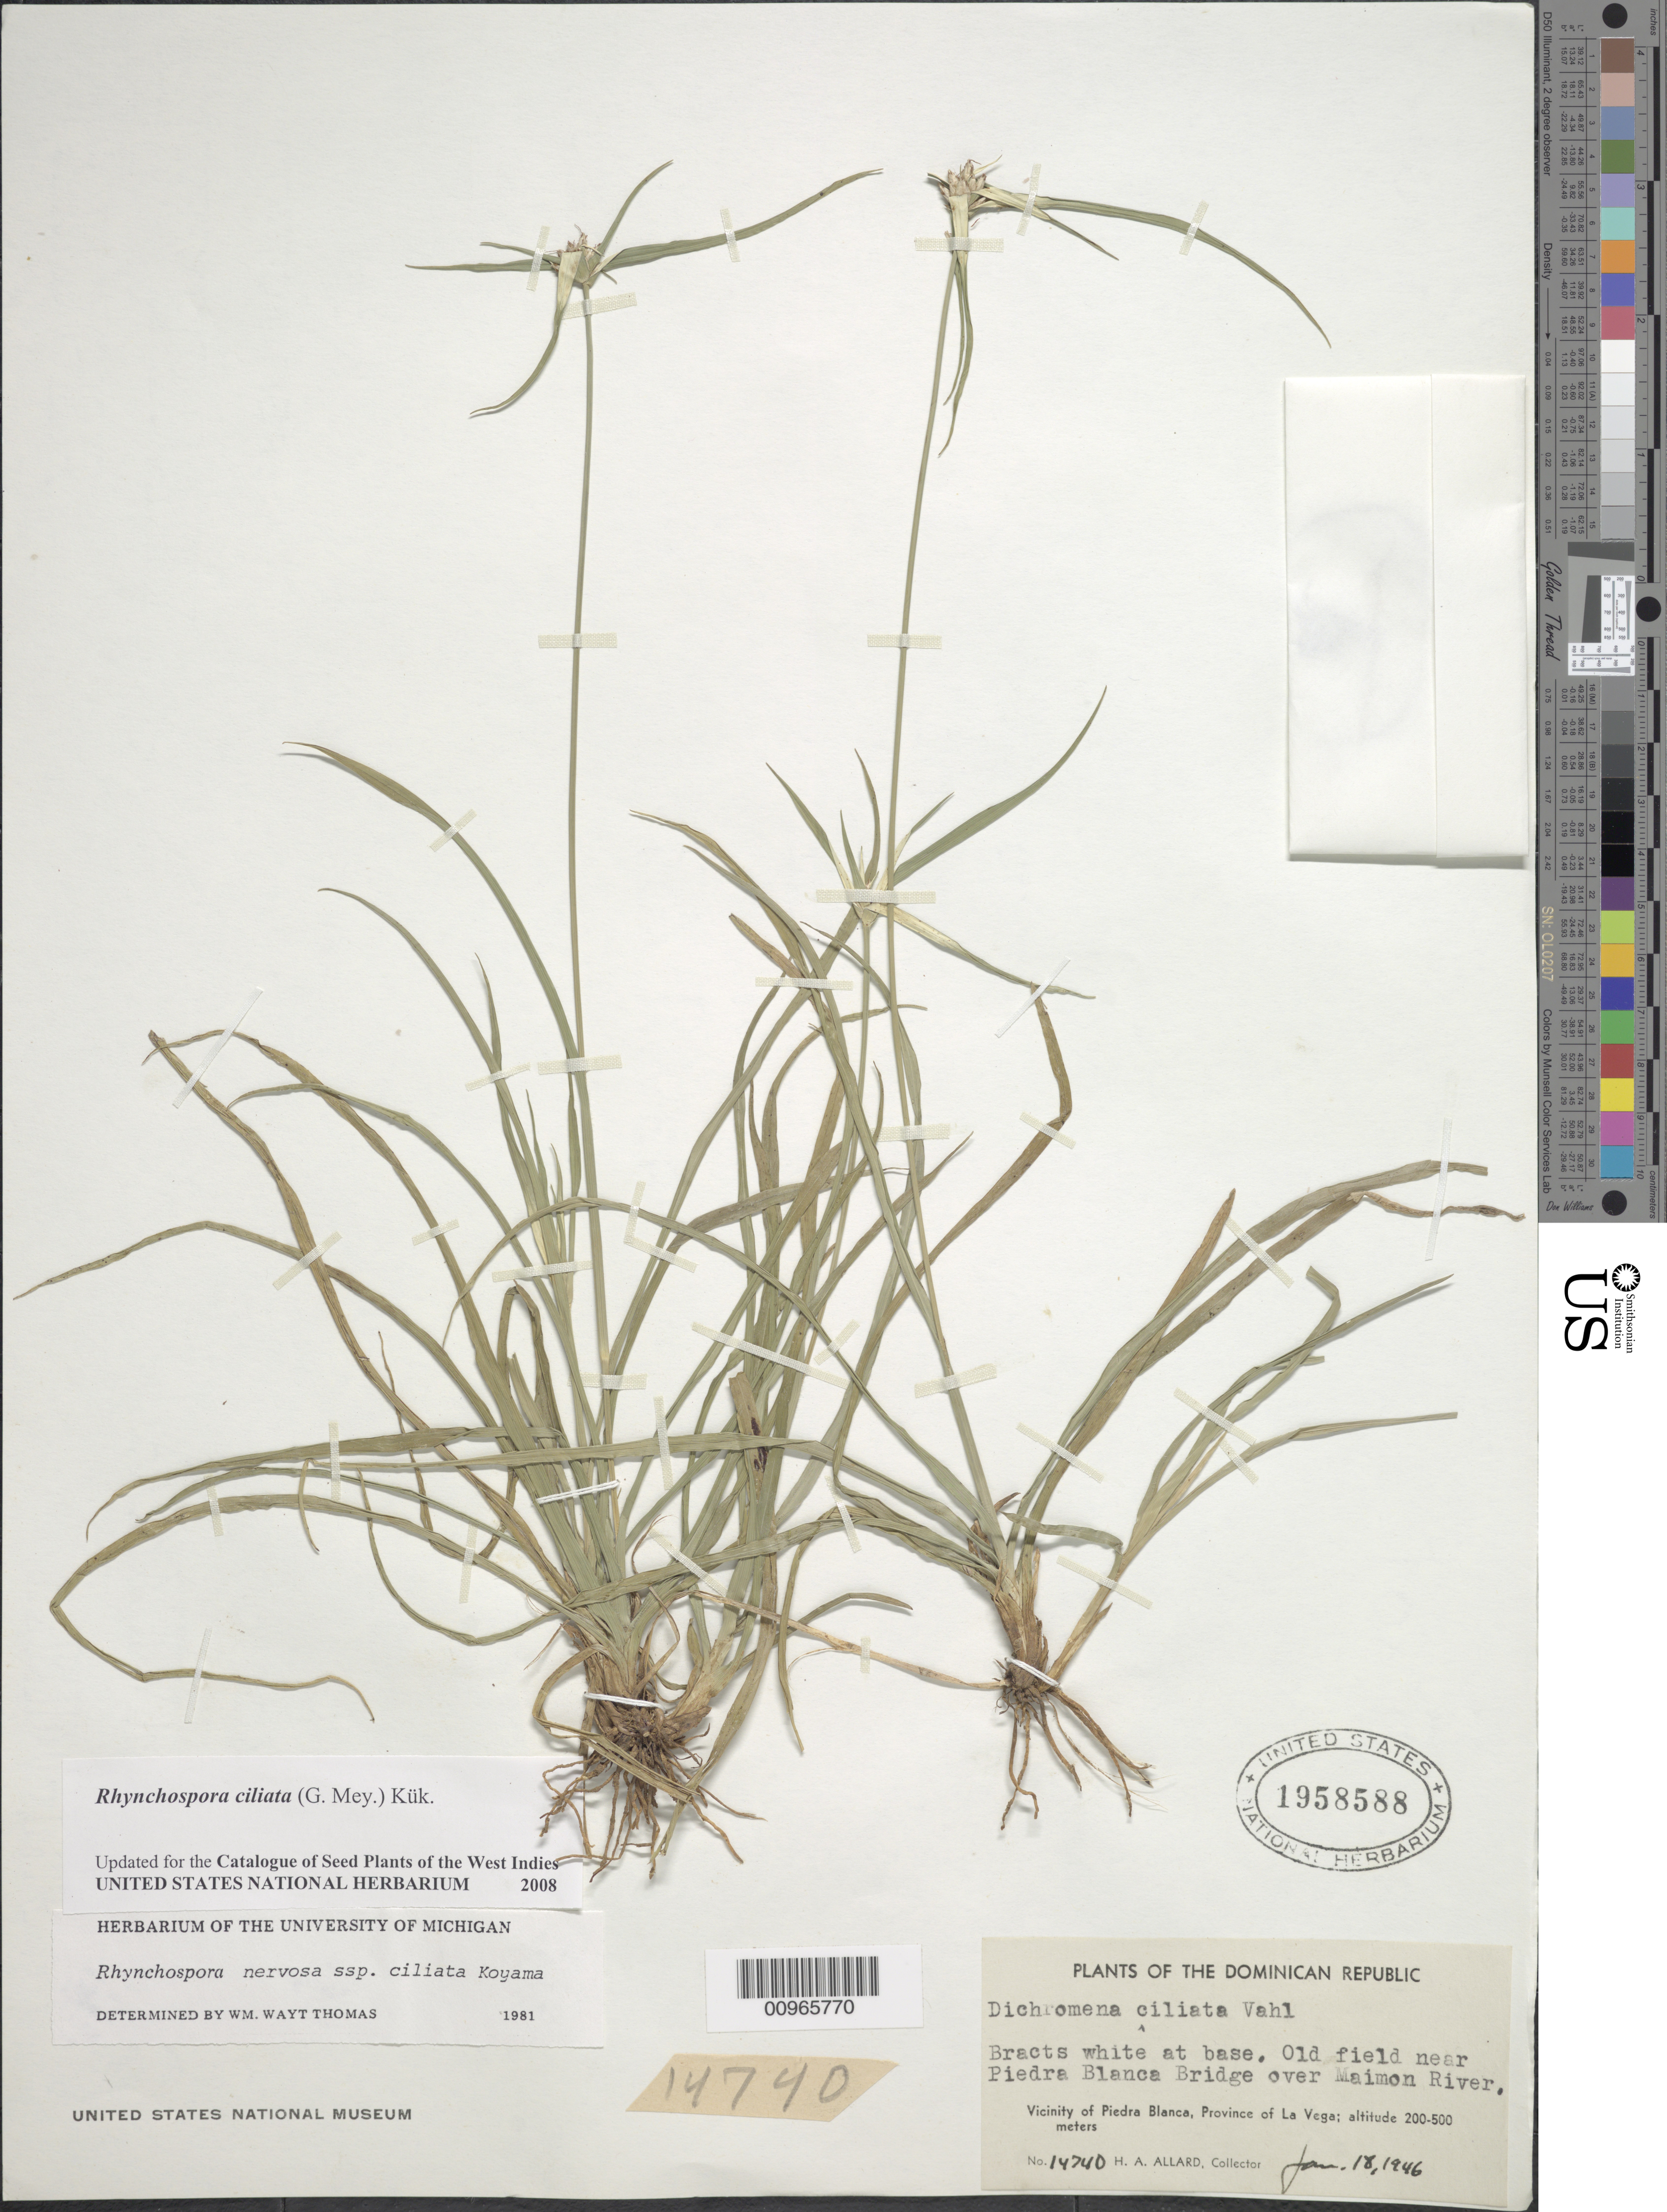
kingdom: Plantae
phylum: Tracheophyta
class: Liliopsida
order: Poales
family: Cyperaceae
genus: Rhynchospora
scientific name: Rhynchospora ciliata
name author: (G. Mey.) Kük.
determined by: Strong, M. T., (US), Smithsonian Institution - National Museum of Natural History (UNITED STATES)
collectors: H. A. Allard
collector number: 14740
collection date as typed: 18 Jan 1946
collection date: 1946-01-18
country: Dominican Republic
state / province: La Vega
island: Hispaniola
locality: Vicinity of Piedra Blanca, old field near Piedra Blanca Bridge over Maimon River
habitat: Old field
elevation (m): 200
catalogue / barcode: US 1958588